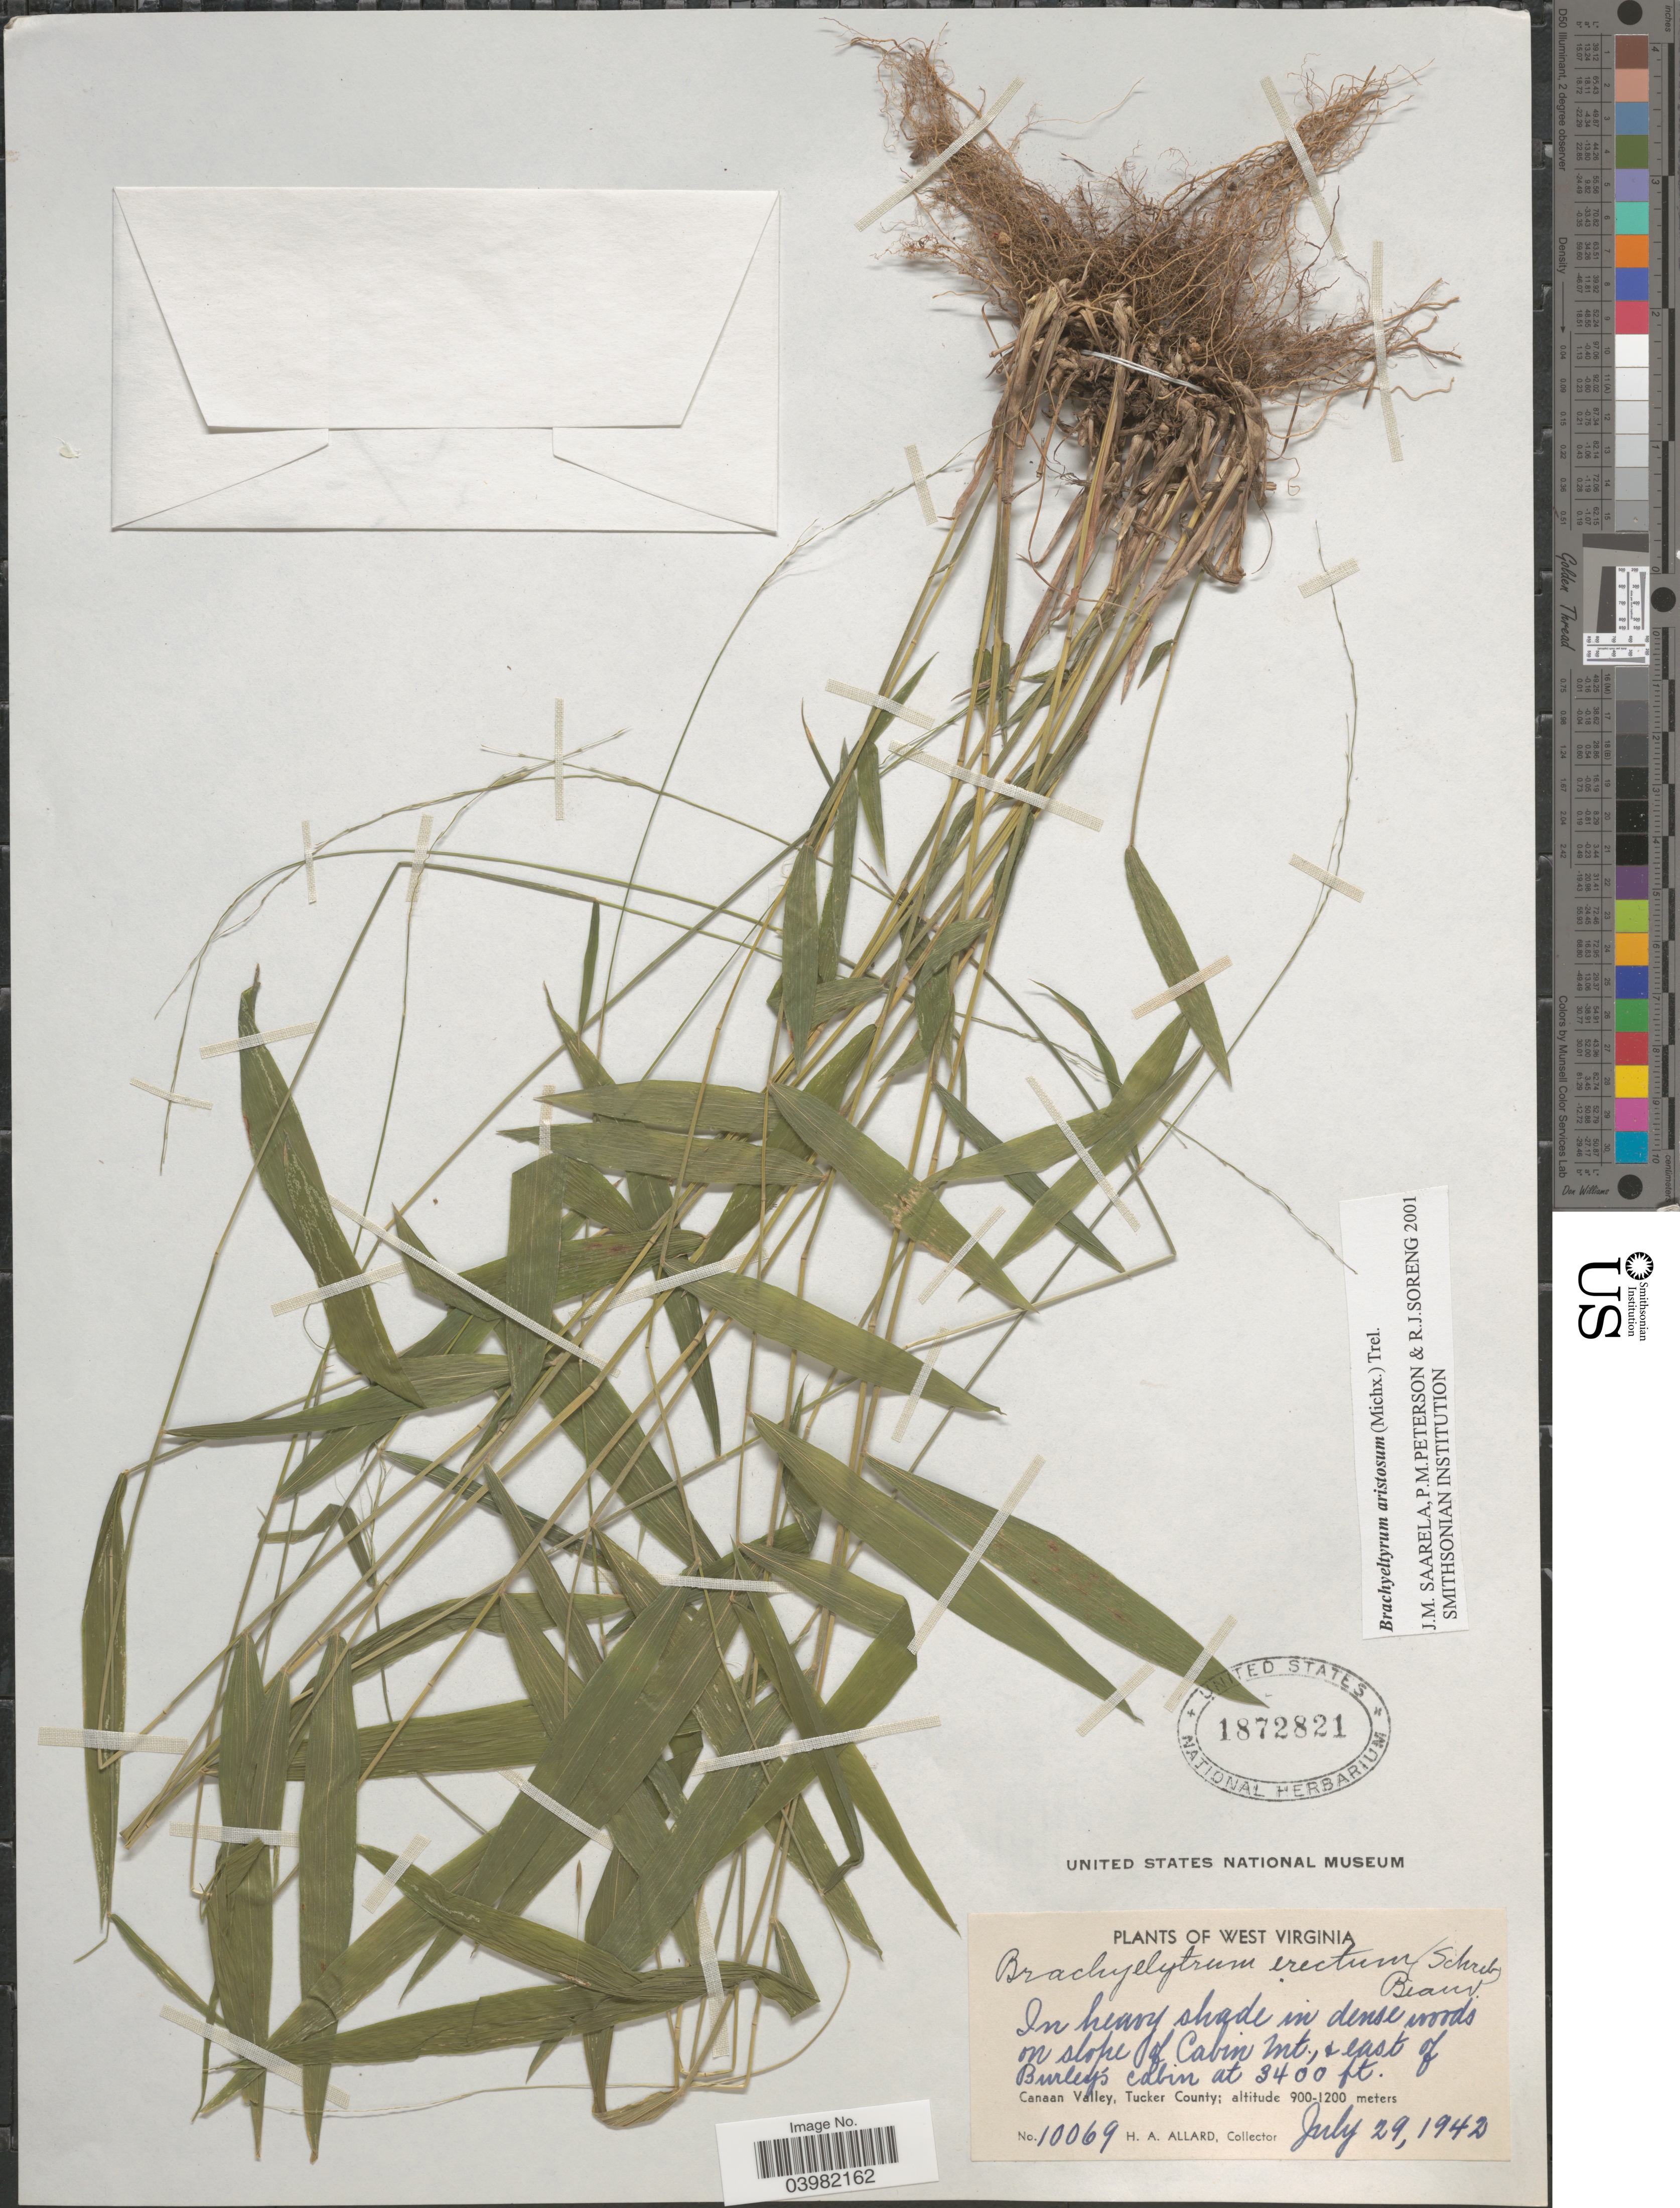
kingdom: Plantae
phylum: Tracheophyta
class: Liliopsida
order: Poales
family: Poaceae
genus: Brachyelytrum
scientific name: Brachyelytrum aristosum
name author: (Michx.) P. Beauv. ex Trel.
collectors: H. A. Allard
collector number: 10069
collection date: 1942-07-29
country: United States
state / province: West Virginia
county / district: Tucker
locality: On slope of Cabin Mt., & east of Burley's Cabin. Canaan Valley, Tucker County.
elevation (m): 1036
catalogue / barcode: US 1872821